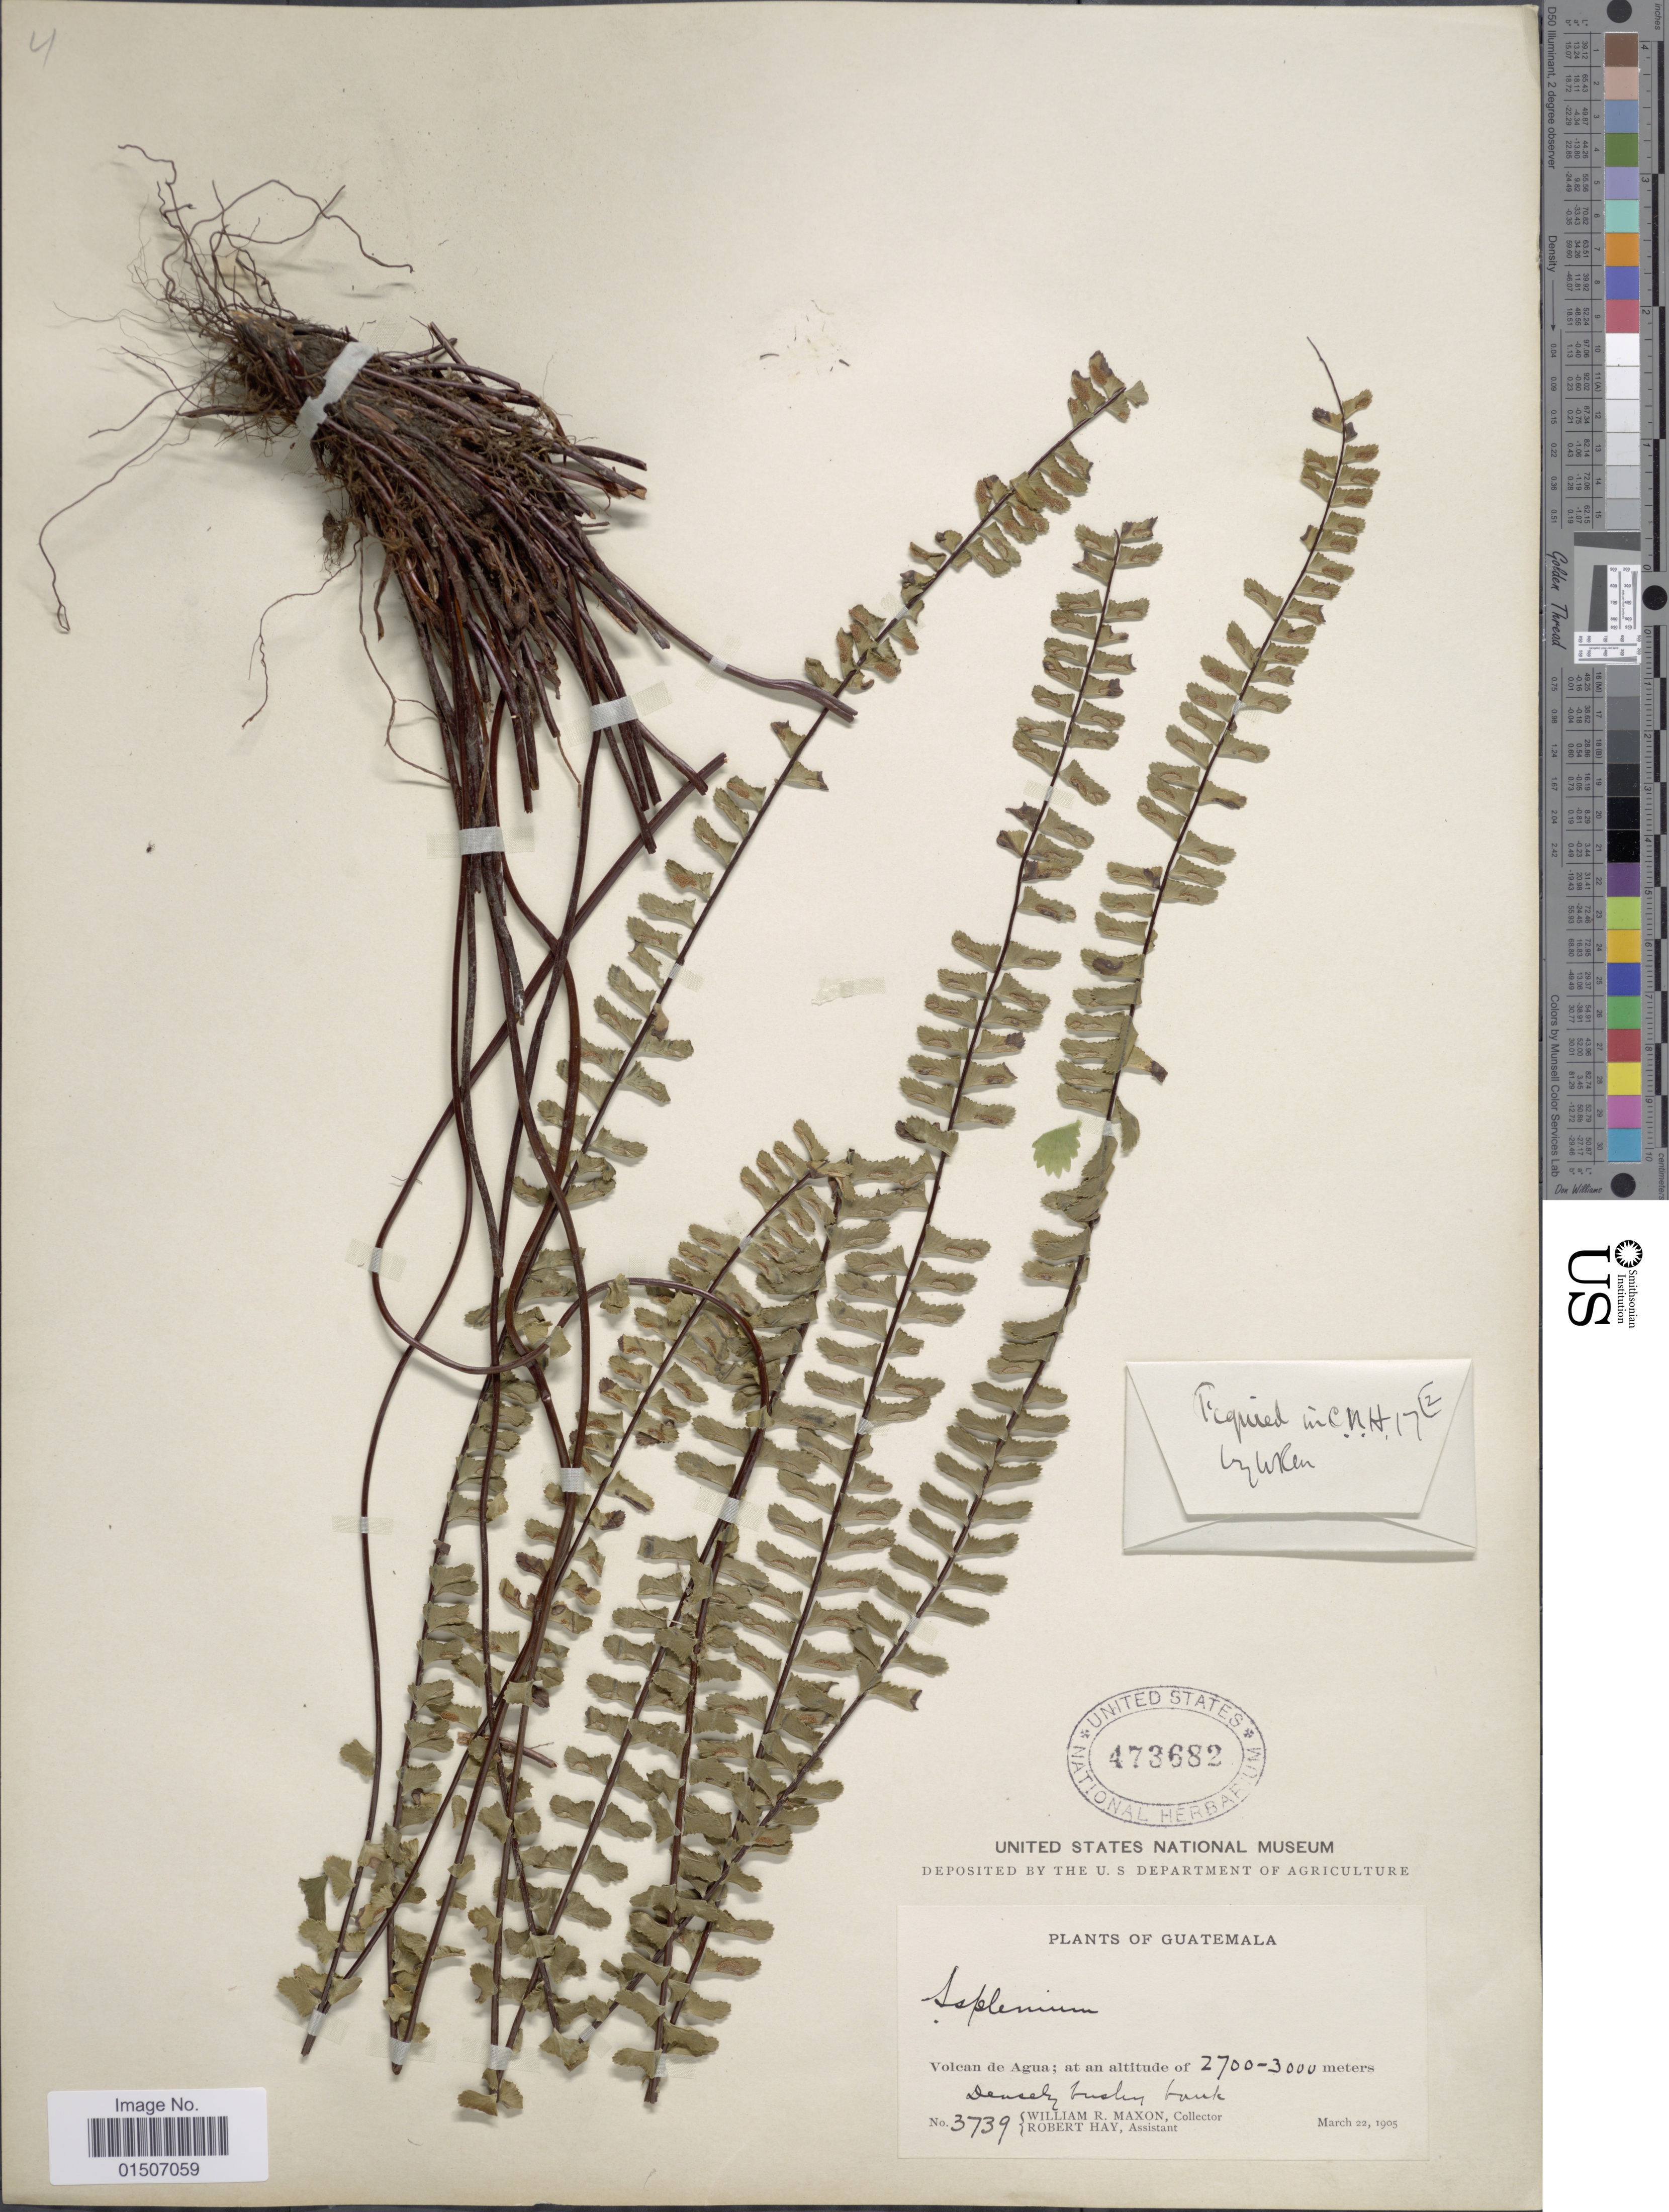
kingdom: Plantae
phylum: Tracheophyta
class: Polypodiopsida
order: Polypodiales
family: Aspleniaceae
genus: Asplenium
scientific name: Asplenium monanthes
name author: L.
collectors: W. R. Maxon & R. H. Hay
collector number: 3739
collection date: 1905-03-22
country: Guatemala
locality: Volcan de Agua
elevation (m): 2700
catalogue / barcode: US 473682